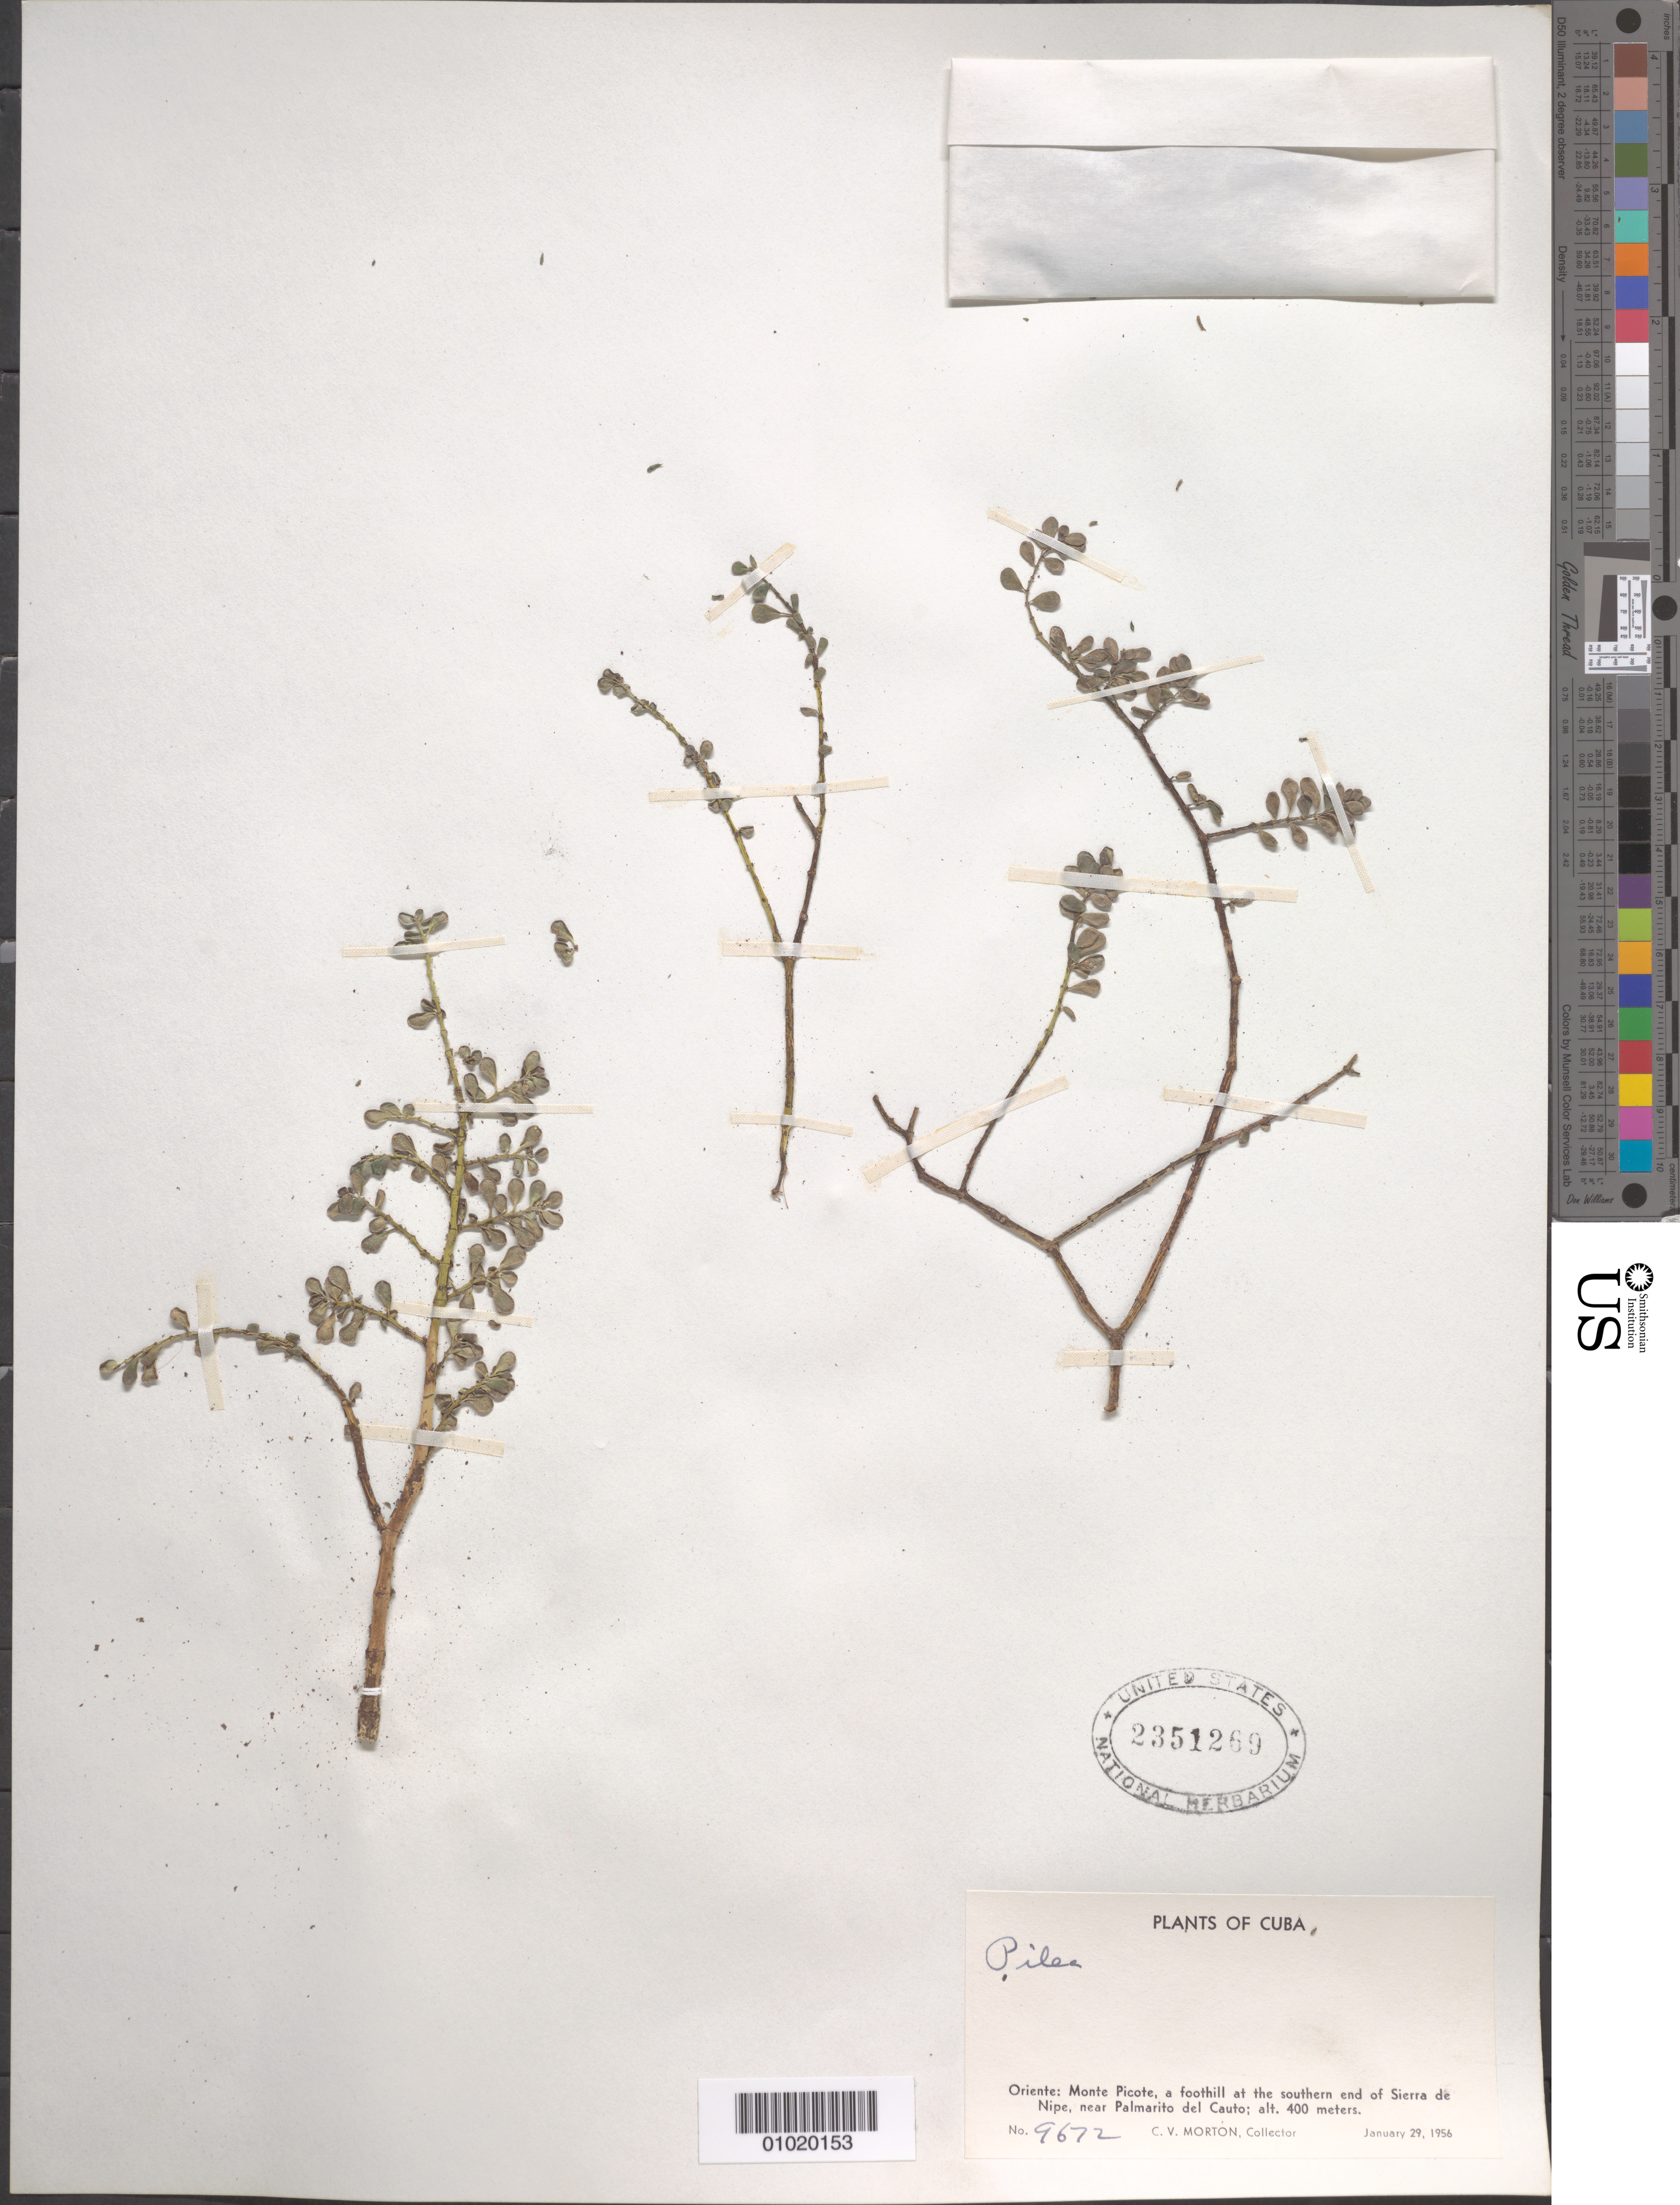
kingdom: Plantae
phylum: Tracheophyta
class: Magnoliopsida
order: Rosales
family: Urticaceae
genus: Pilea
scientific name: Pilea sp.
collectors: C. V. Morton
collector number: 9672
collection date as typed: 29 Jan 1956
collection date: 1956-01-29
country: Cuba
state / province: Holguín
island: Cuba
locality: Monte Picote, a foothill at the southern end of Sierra de Nipe, near Palmarito del Cauto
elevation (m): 400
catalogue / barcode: US 2351269